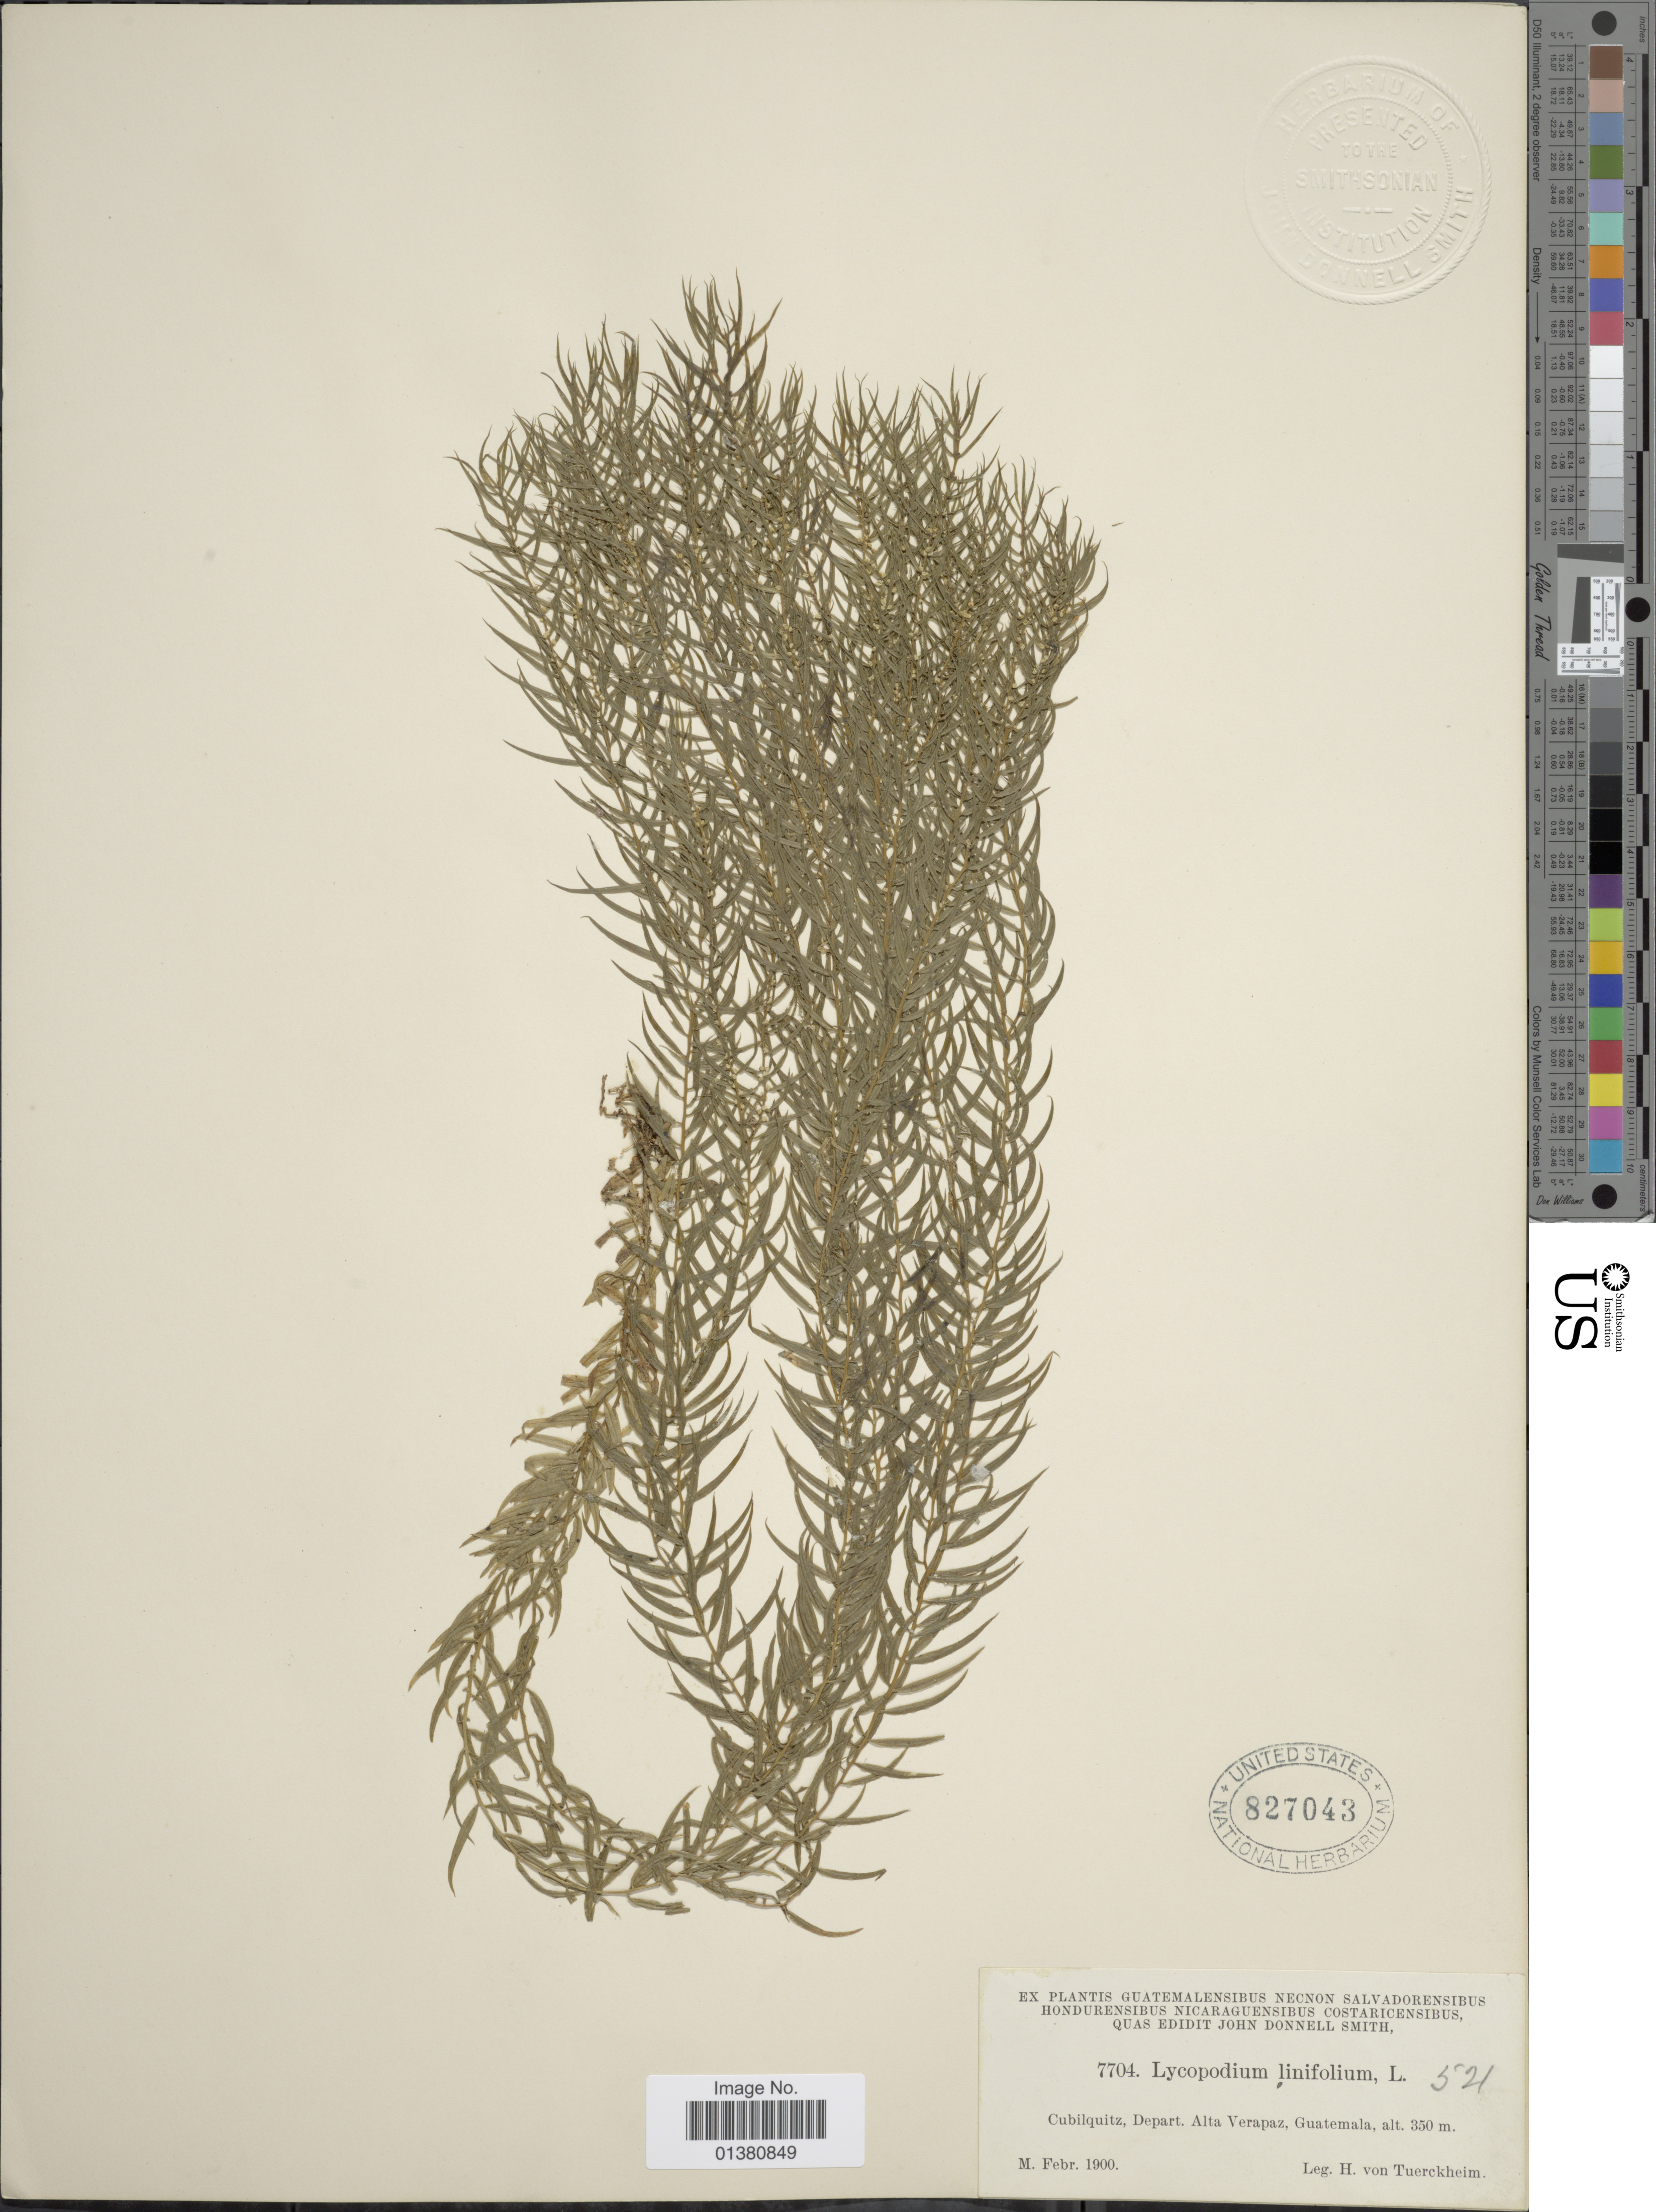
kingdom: Plantae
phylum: Tracheophyta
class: Lycopodiopsida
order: Lycopodiales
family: Lycopodiaceae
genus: Phlegmariurus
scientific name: Phlegmariurus linifolius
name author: (L.) B. Øllg.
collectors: H. von Türckheim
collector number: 7704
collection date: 1900-02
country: Guatemala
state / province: Alta Verapaz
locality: Cubilquitz, Depart. Alta Verapaz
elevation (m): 350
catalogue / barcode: US 827043